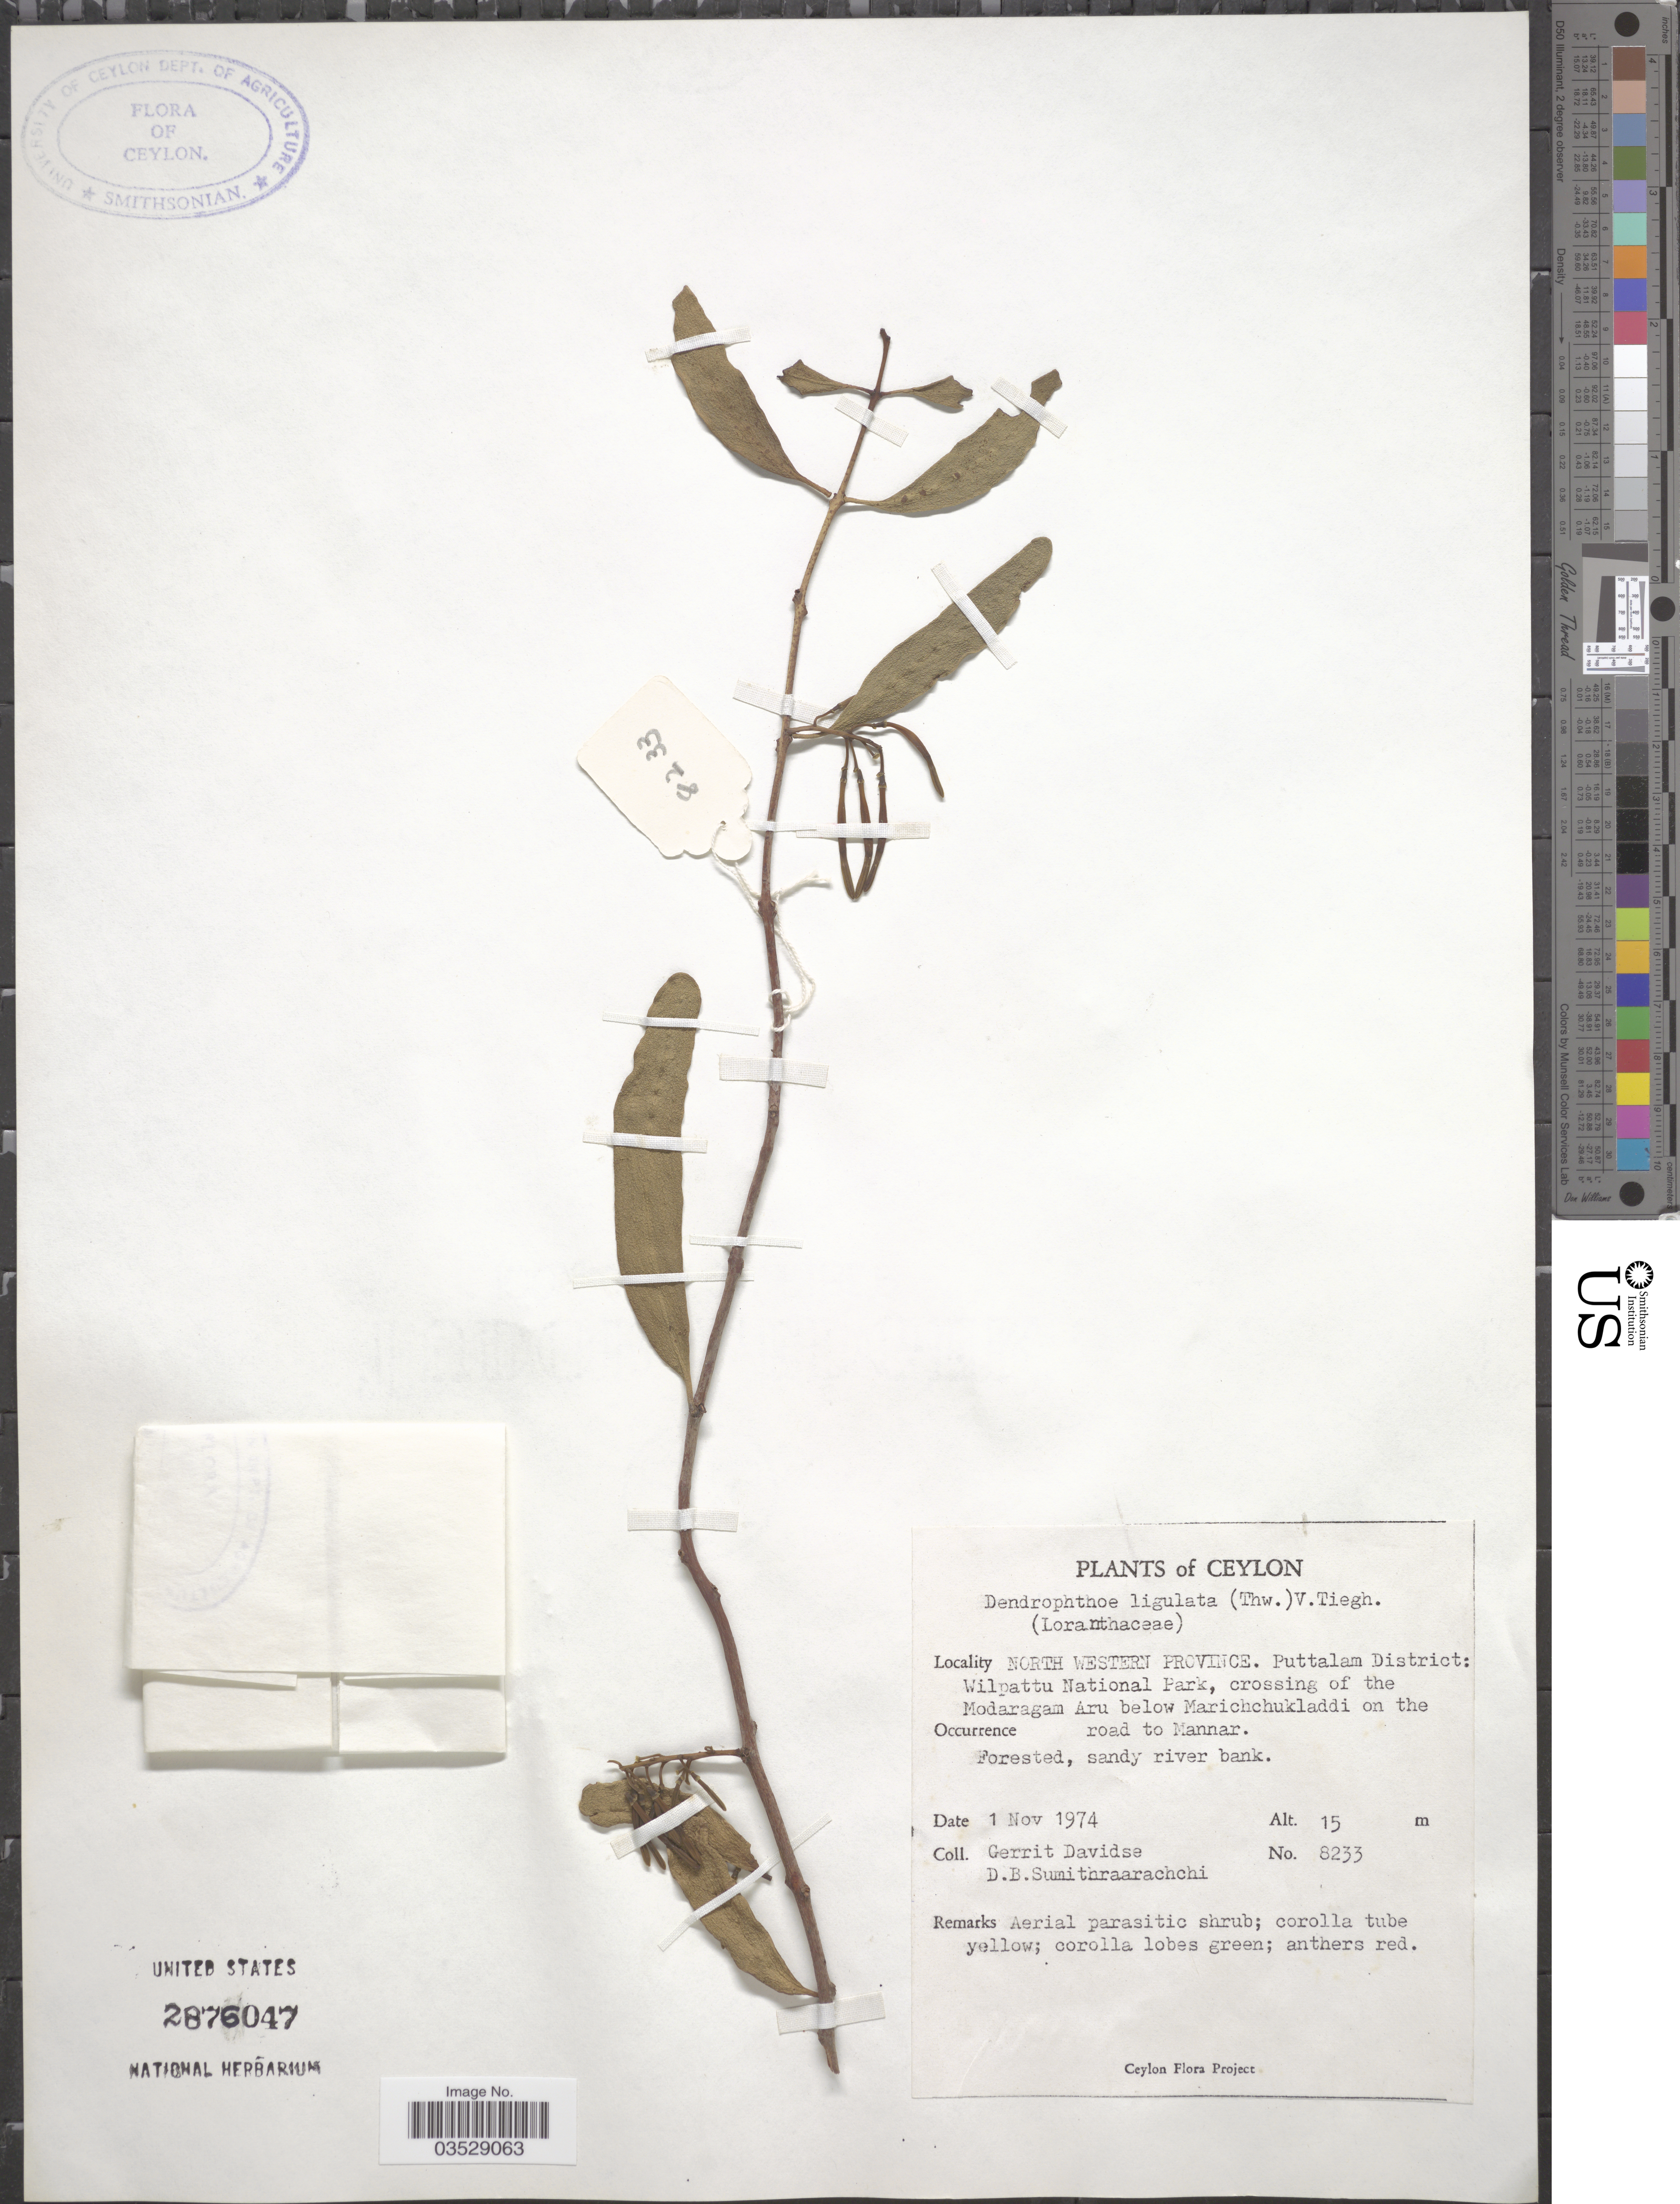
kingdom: Plantae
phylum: Tracheophyta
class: Magnoliopsida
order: Santalales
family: Loranthaceae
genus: Dendrophthoe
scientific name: Dendrophthoe ligulata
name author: (Thwaites) Tiegh.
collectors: G. Davidse & D. B. Sumithraarachchi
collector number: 8233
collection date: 1974-11-01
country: Sri Lanka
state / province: North Western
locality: Ceylon. Puttalam District: Wilpattu National Park, crossing of the Modaragam Aru below Marichchukladdi on the road to Mannar.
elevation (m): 15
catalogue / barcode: US 2876047